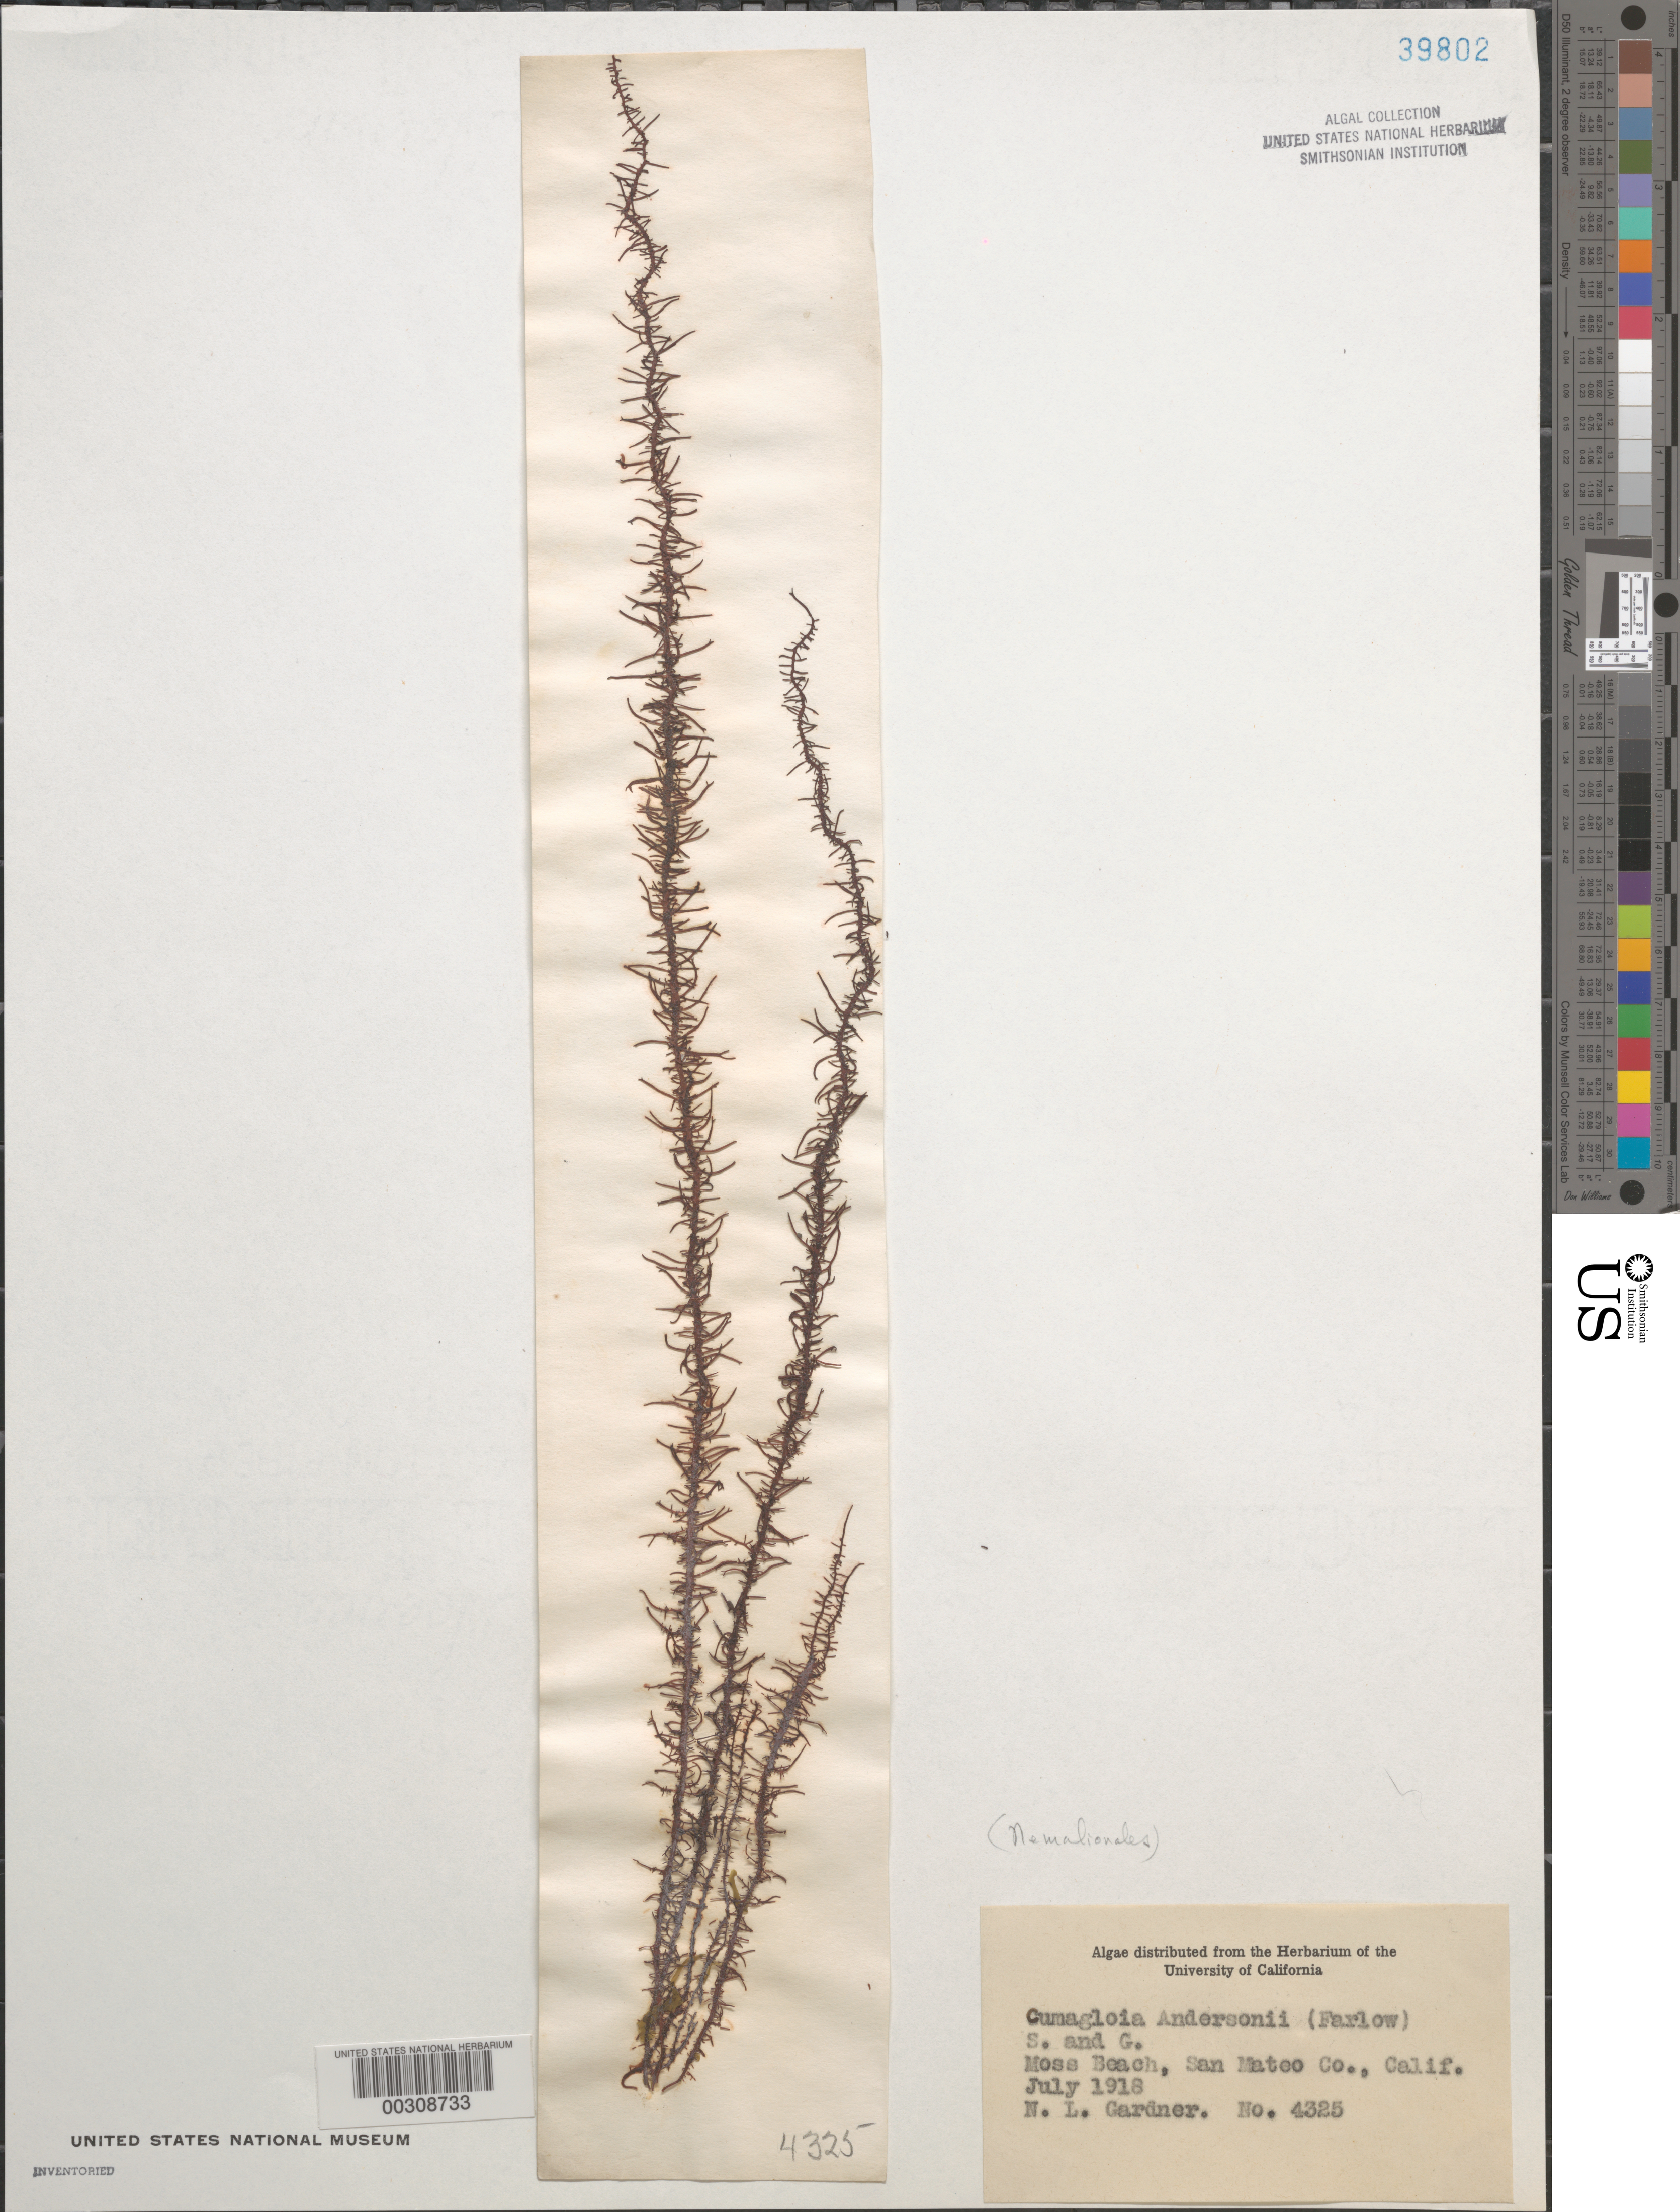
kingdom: Plantae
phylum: Rhodophyta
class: Florideophyceae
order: Nemaliales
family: Liagoraceae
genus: Cumagloia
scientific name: Cumagloia andersonii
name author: (Farl.) Setch. & N.L. Gardner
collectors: N. Gardner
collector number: NLG 4325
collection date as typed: Jul 1918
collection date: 1918-07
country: United States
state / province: California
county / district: San Mateo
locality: Moss Beach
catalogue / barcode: US 39802